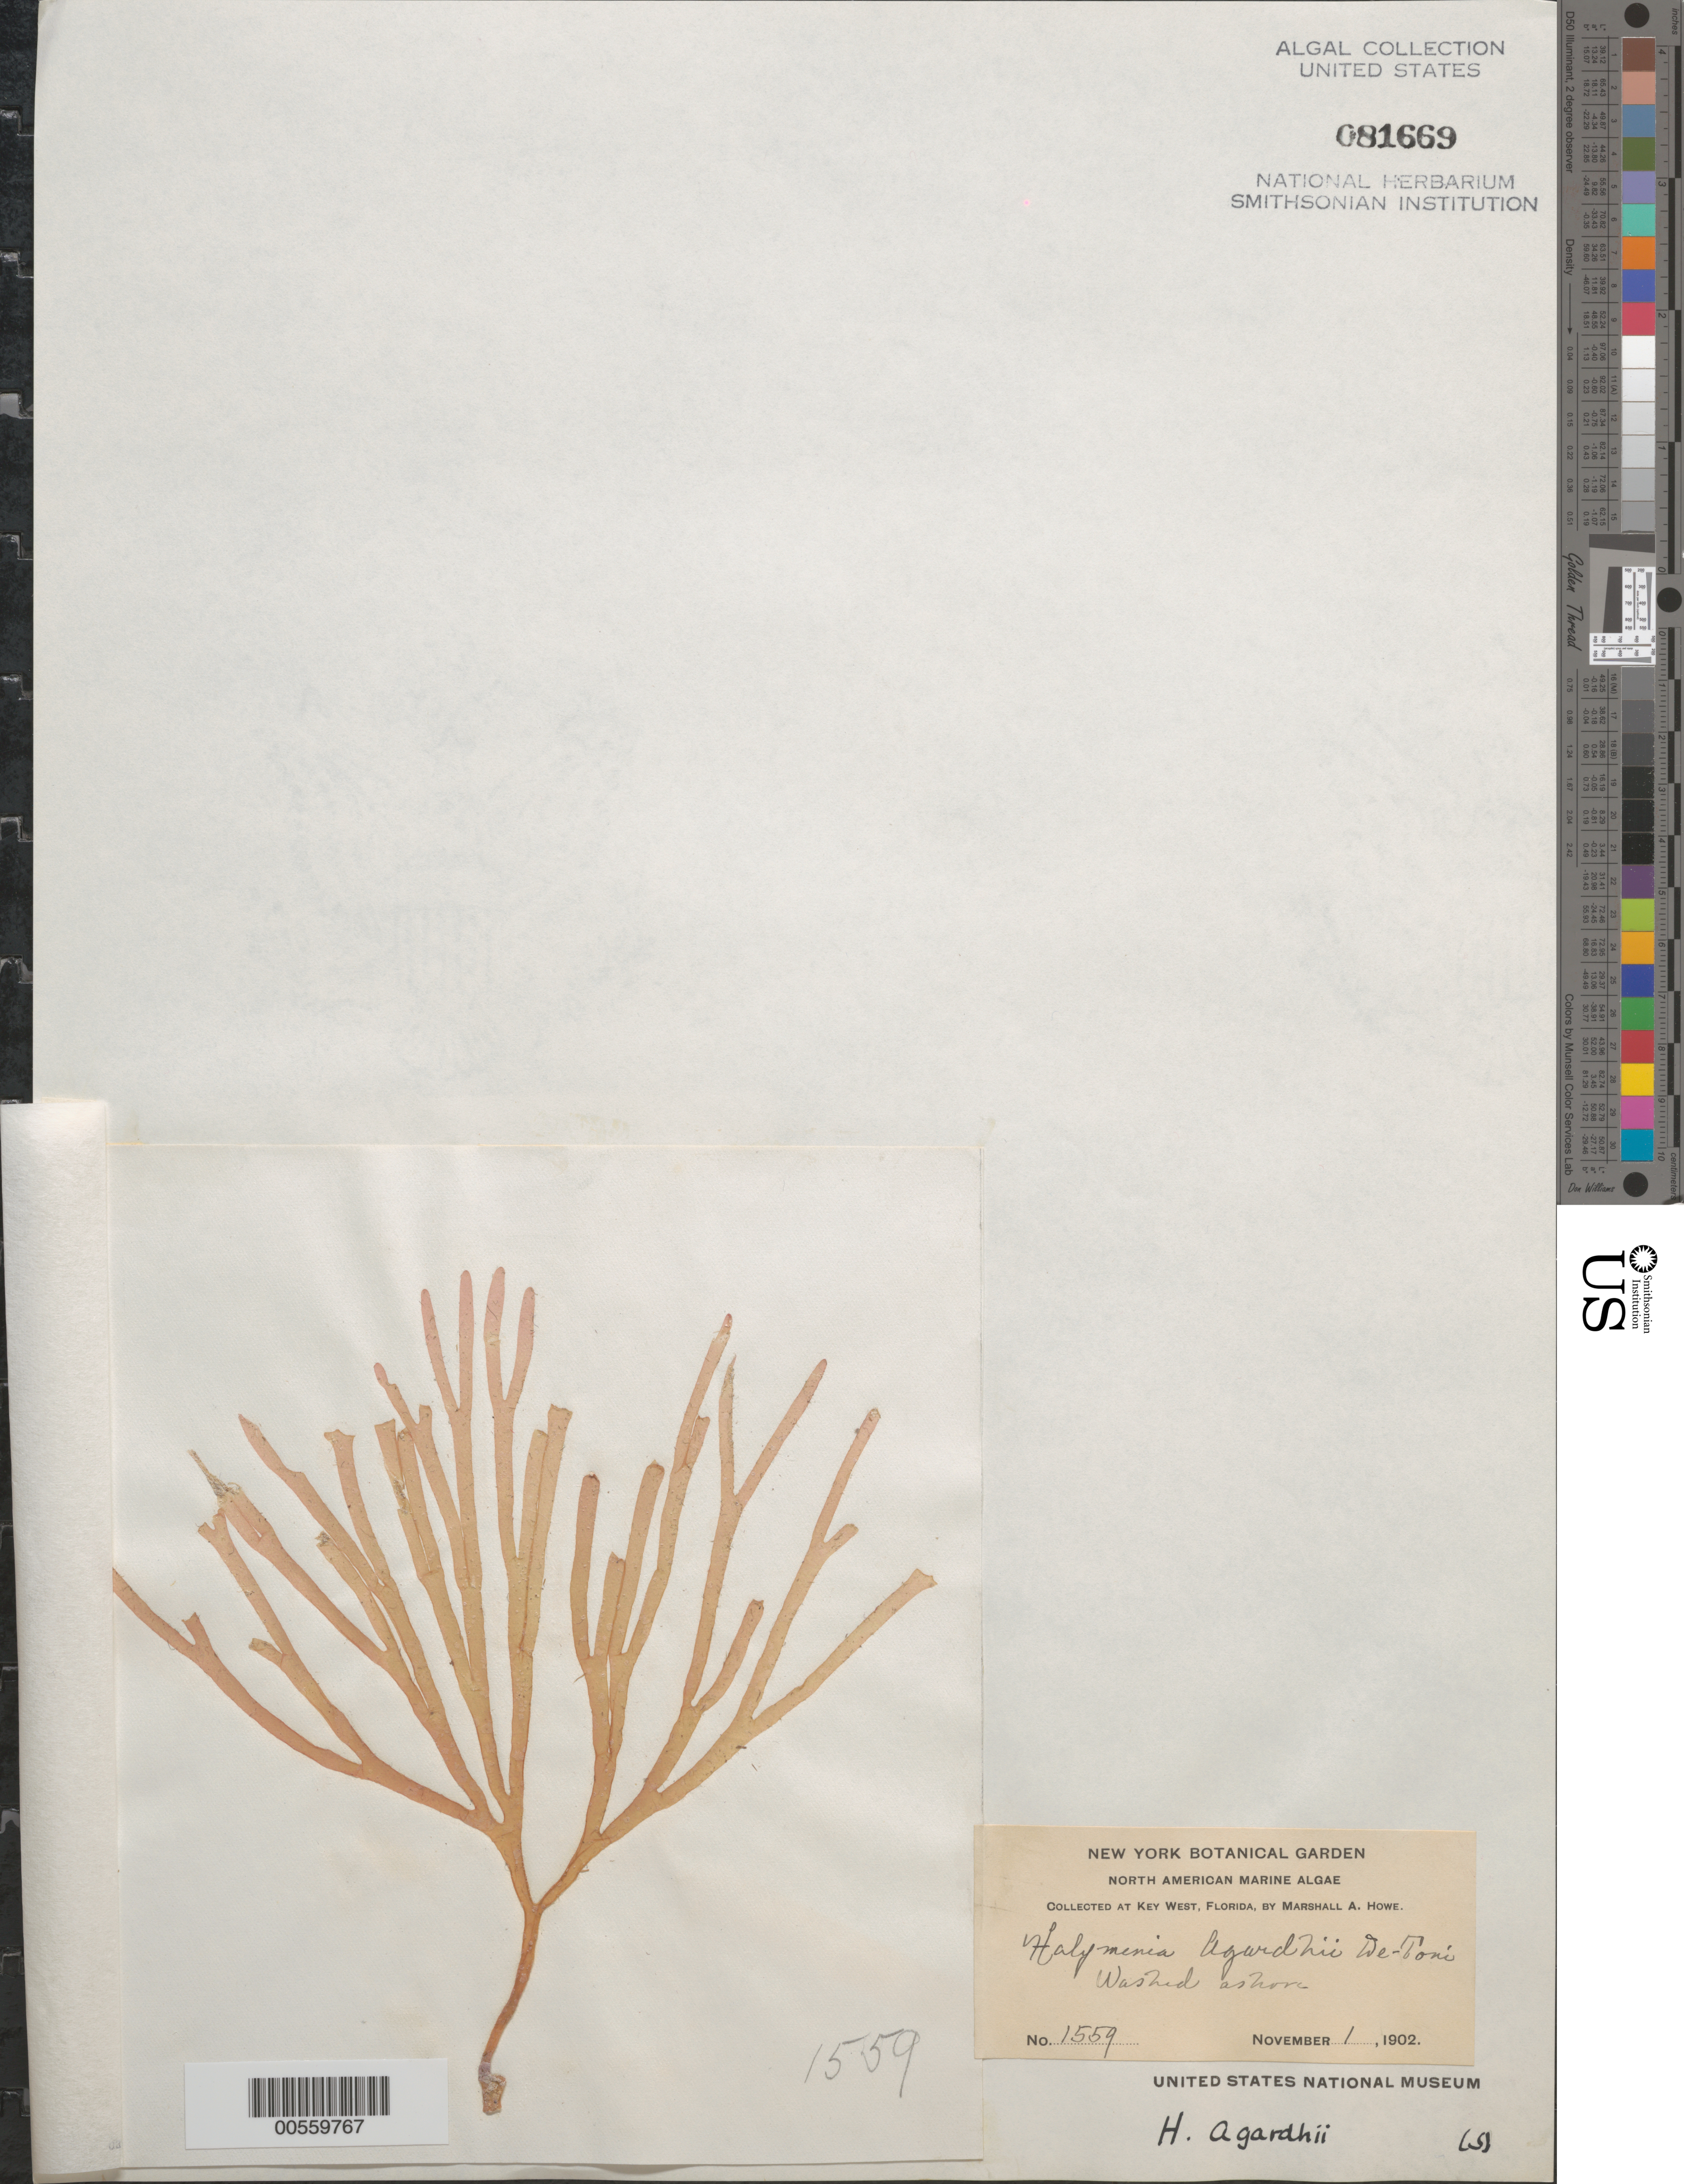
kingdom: Plantae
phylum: Rhodophyta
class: Florideophyceae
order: Sebdeniales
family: Sebdeniaceae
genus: Sebdenia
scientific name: Sebdenia flabellata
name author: (J. Agardh) P.G. Parkinson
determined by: Algae name updating Project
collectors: M. A. Howe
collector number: MAH 1559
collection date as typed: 01 Nov 1902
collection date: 1902-11-01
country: United States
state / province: Florida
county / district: Monroe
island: Key West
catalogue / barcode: US 81669